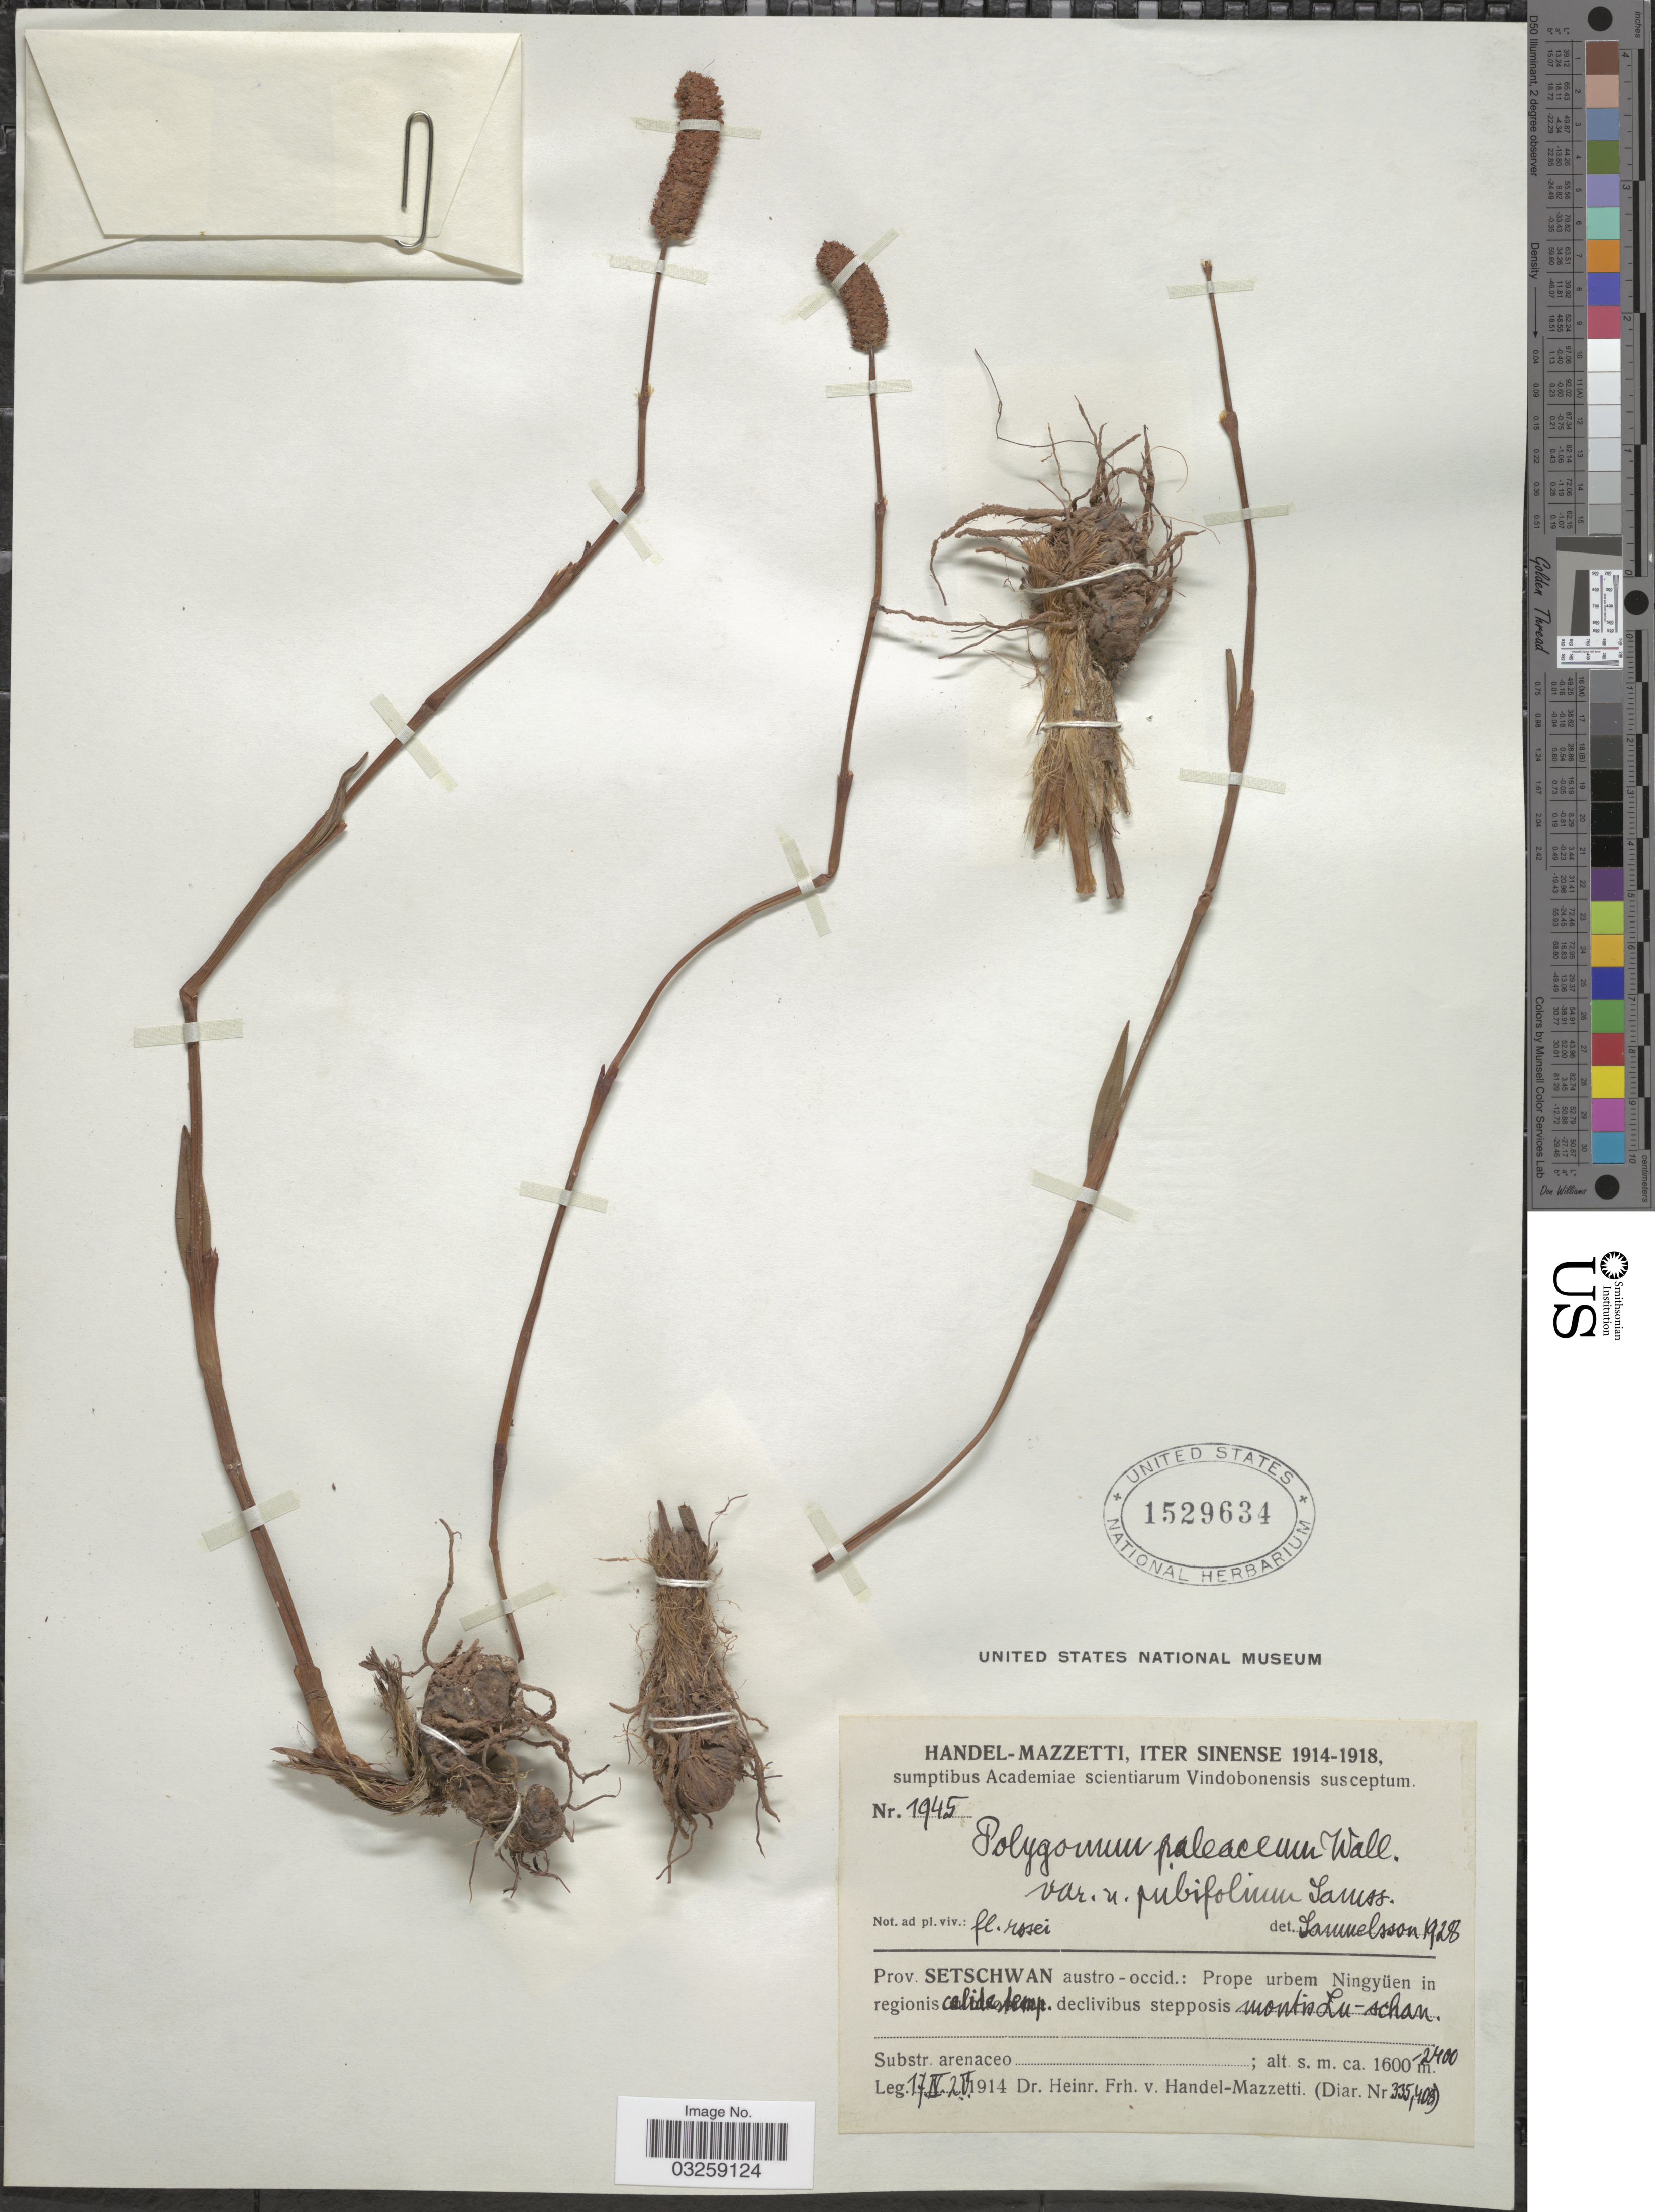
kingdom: Plantae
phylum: Tracheophyta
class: Magnoliopsida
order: Caryophyllales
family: Polygonaceae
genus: Bistorta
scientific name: Bistorta paleacea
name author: Yonek. & H. Ohashi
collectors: H. Handel-Mazzetti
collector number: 1945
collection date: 1914-04-17/1914-05-02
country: China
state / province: Sichuan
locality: Iter Sinense. Prov. Setschwan austro - occid.: Prope urbem Ningyüen in regionis. Montis Lu-schan [interpreted] [unsure placement].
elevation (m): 1600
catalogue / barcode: US 1529634